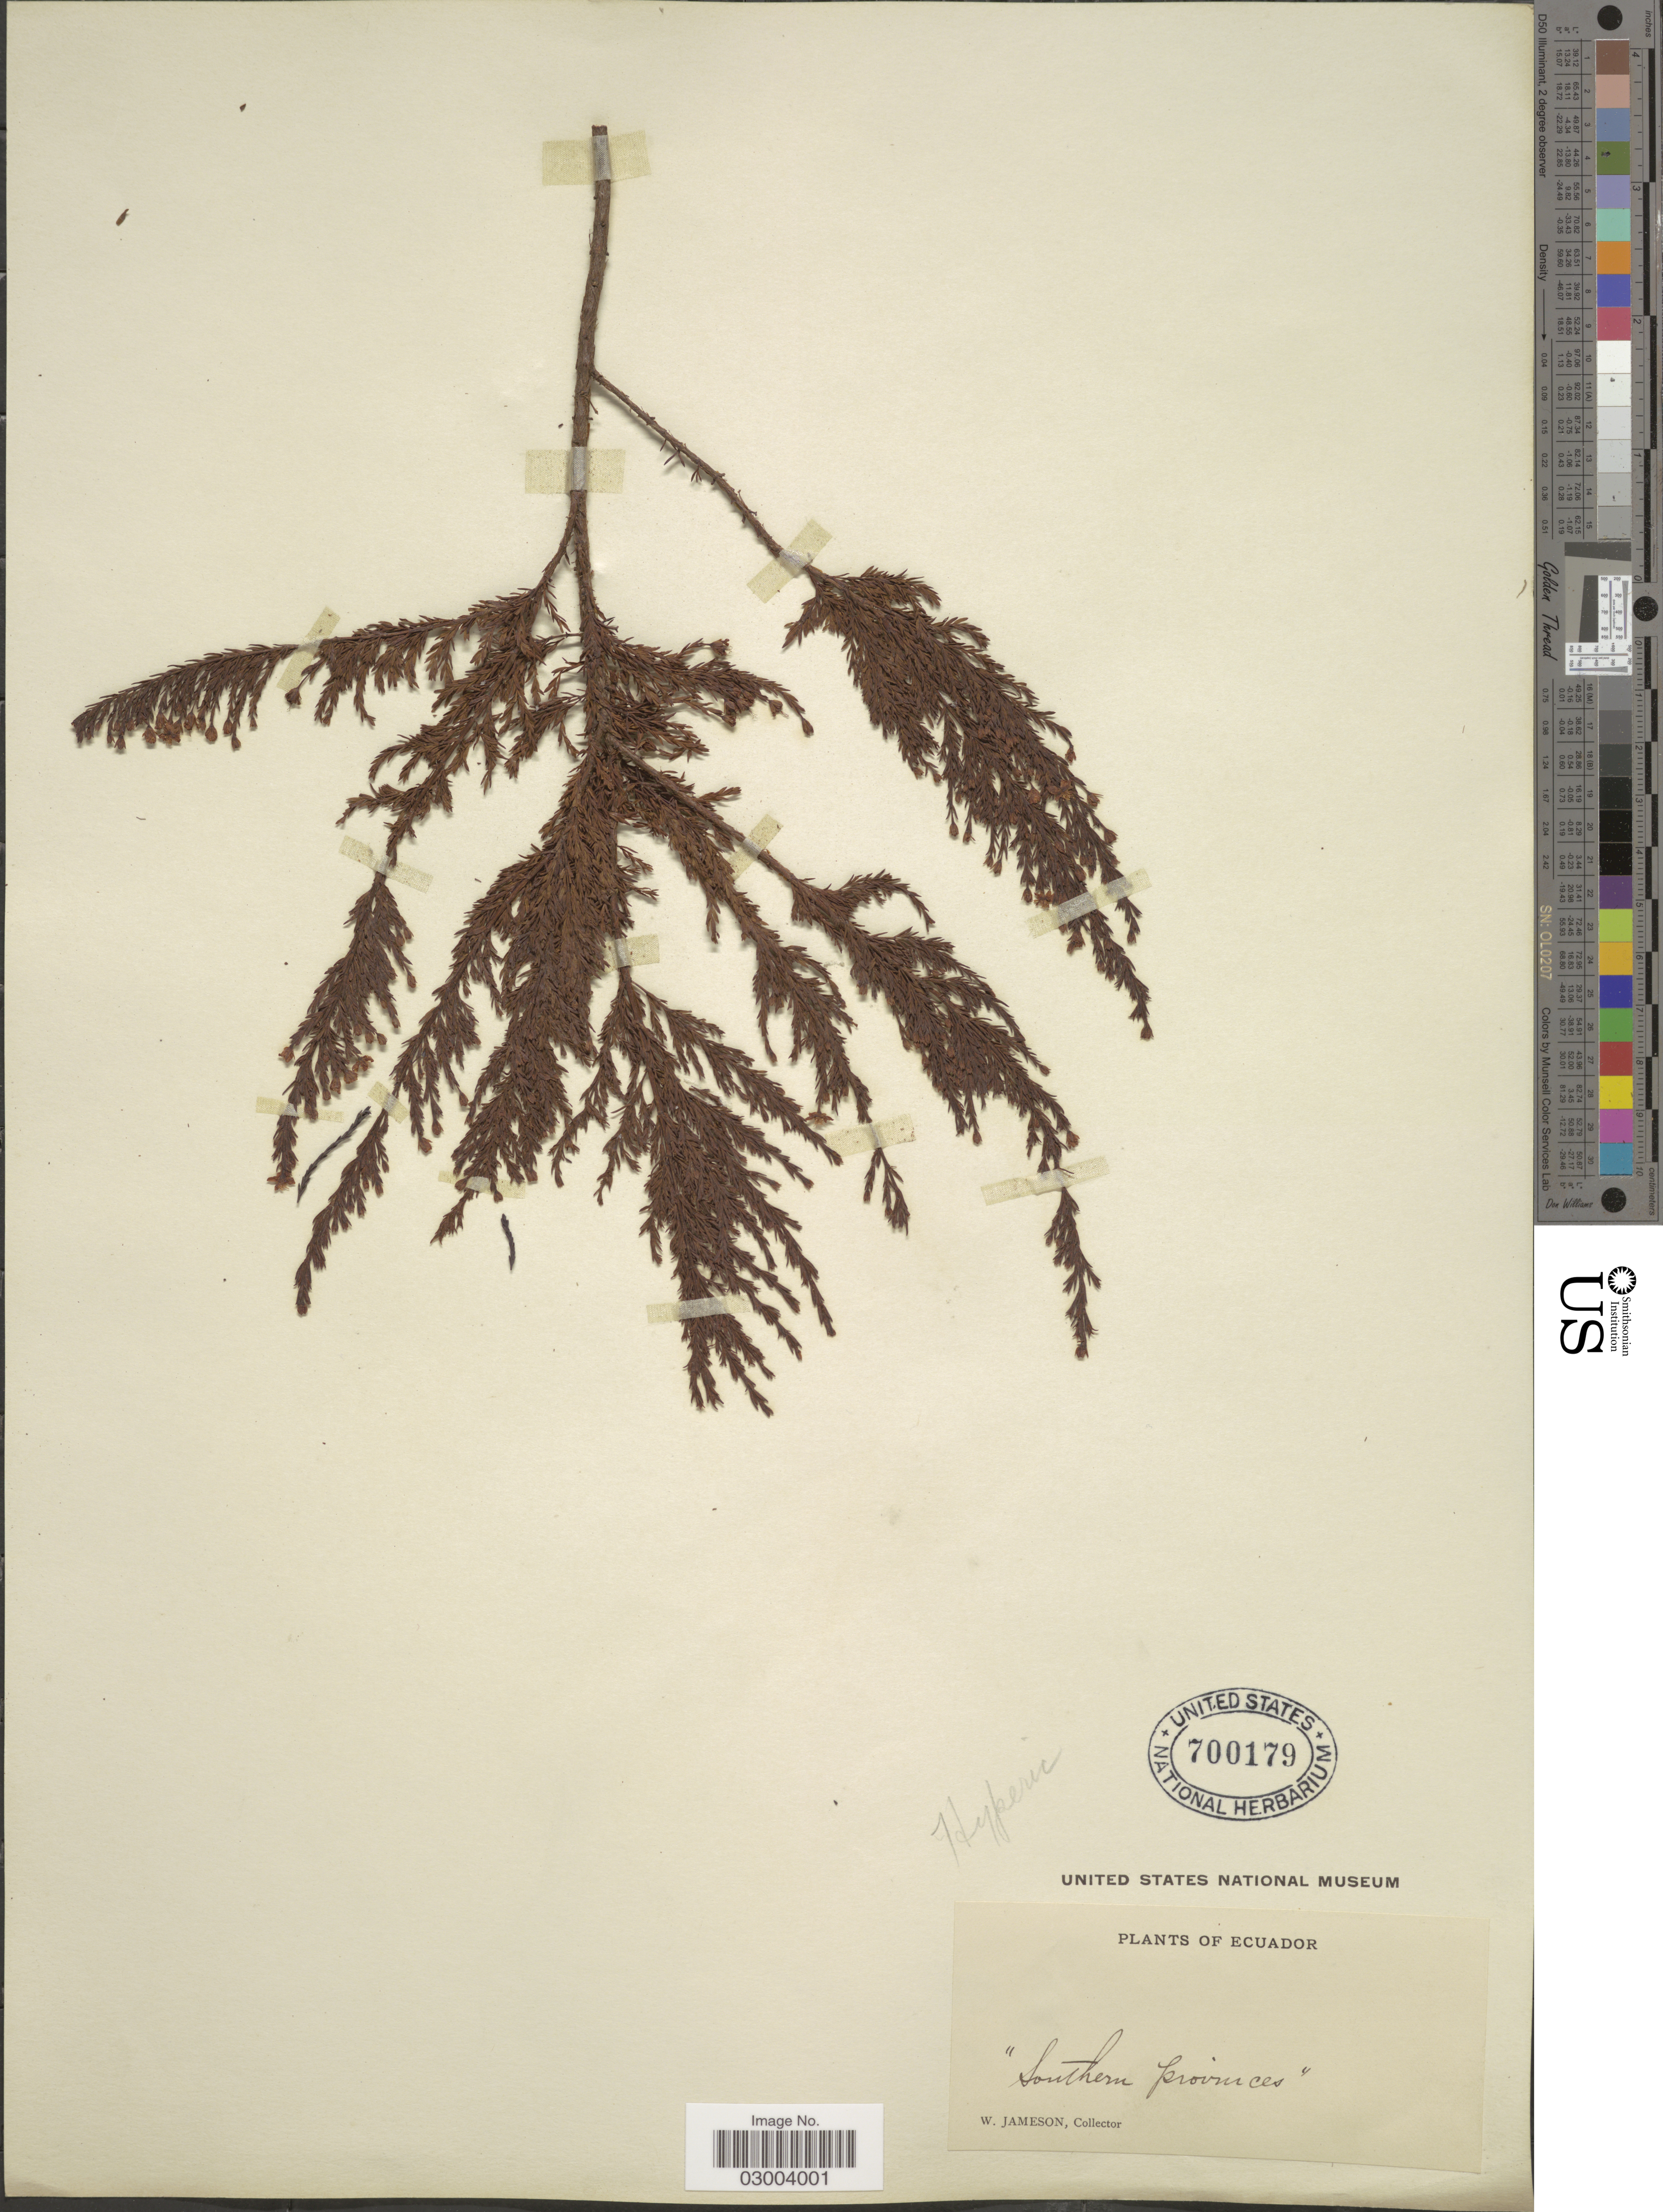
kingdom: Plantae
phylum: Tracheophyta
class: Magnoliopsida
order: Malpighiales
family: Hypericaceae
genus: Hypericum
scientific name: Hypericum loxense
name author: Benth.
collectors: W. Jameson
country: Ecuador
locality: Southern provinces.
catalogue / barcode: US 700179